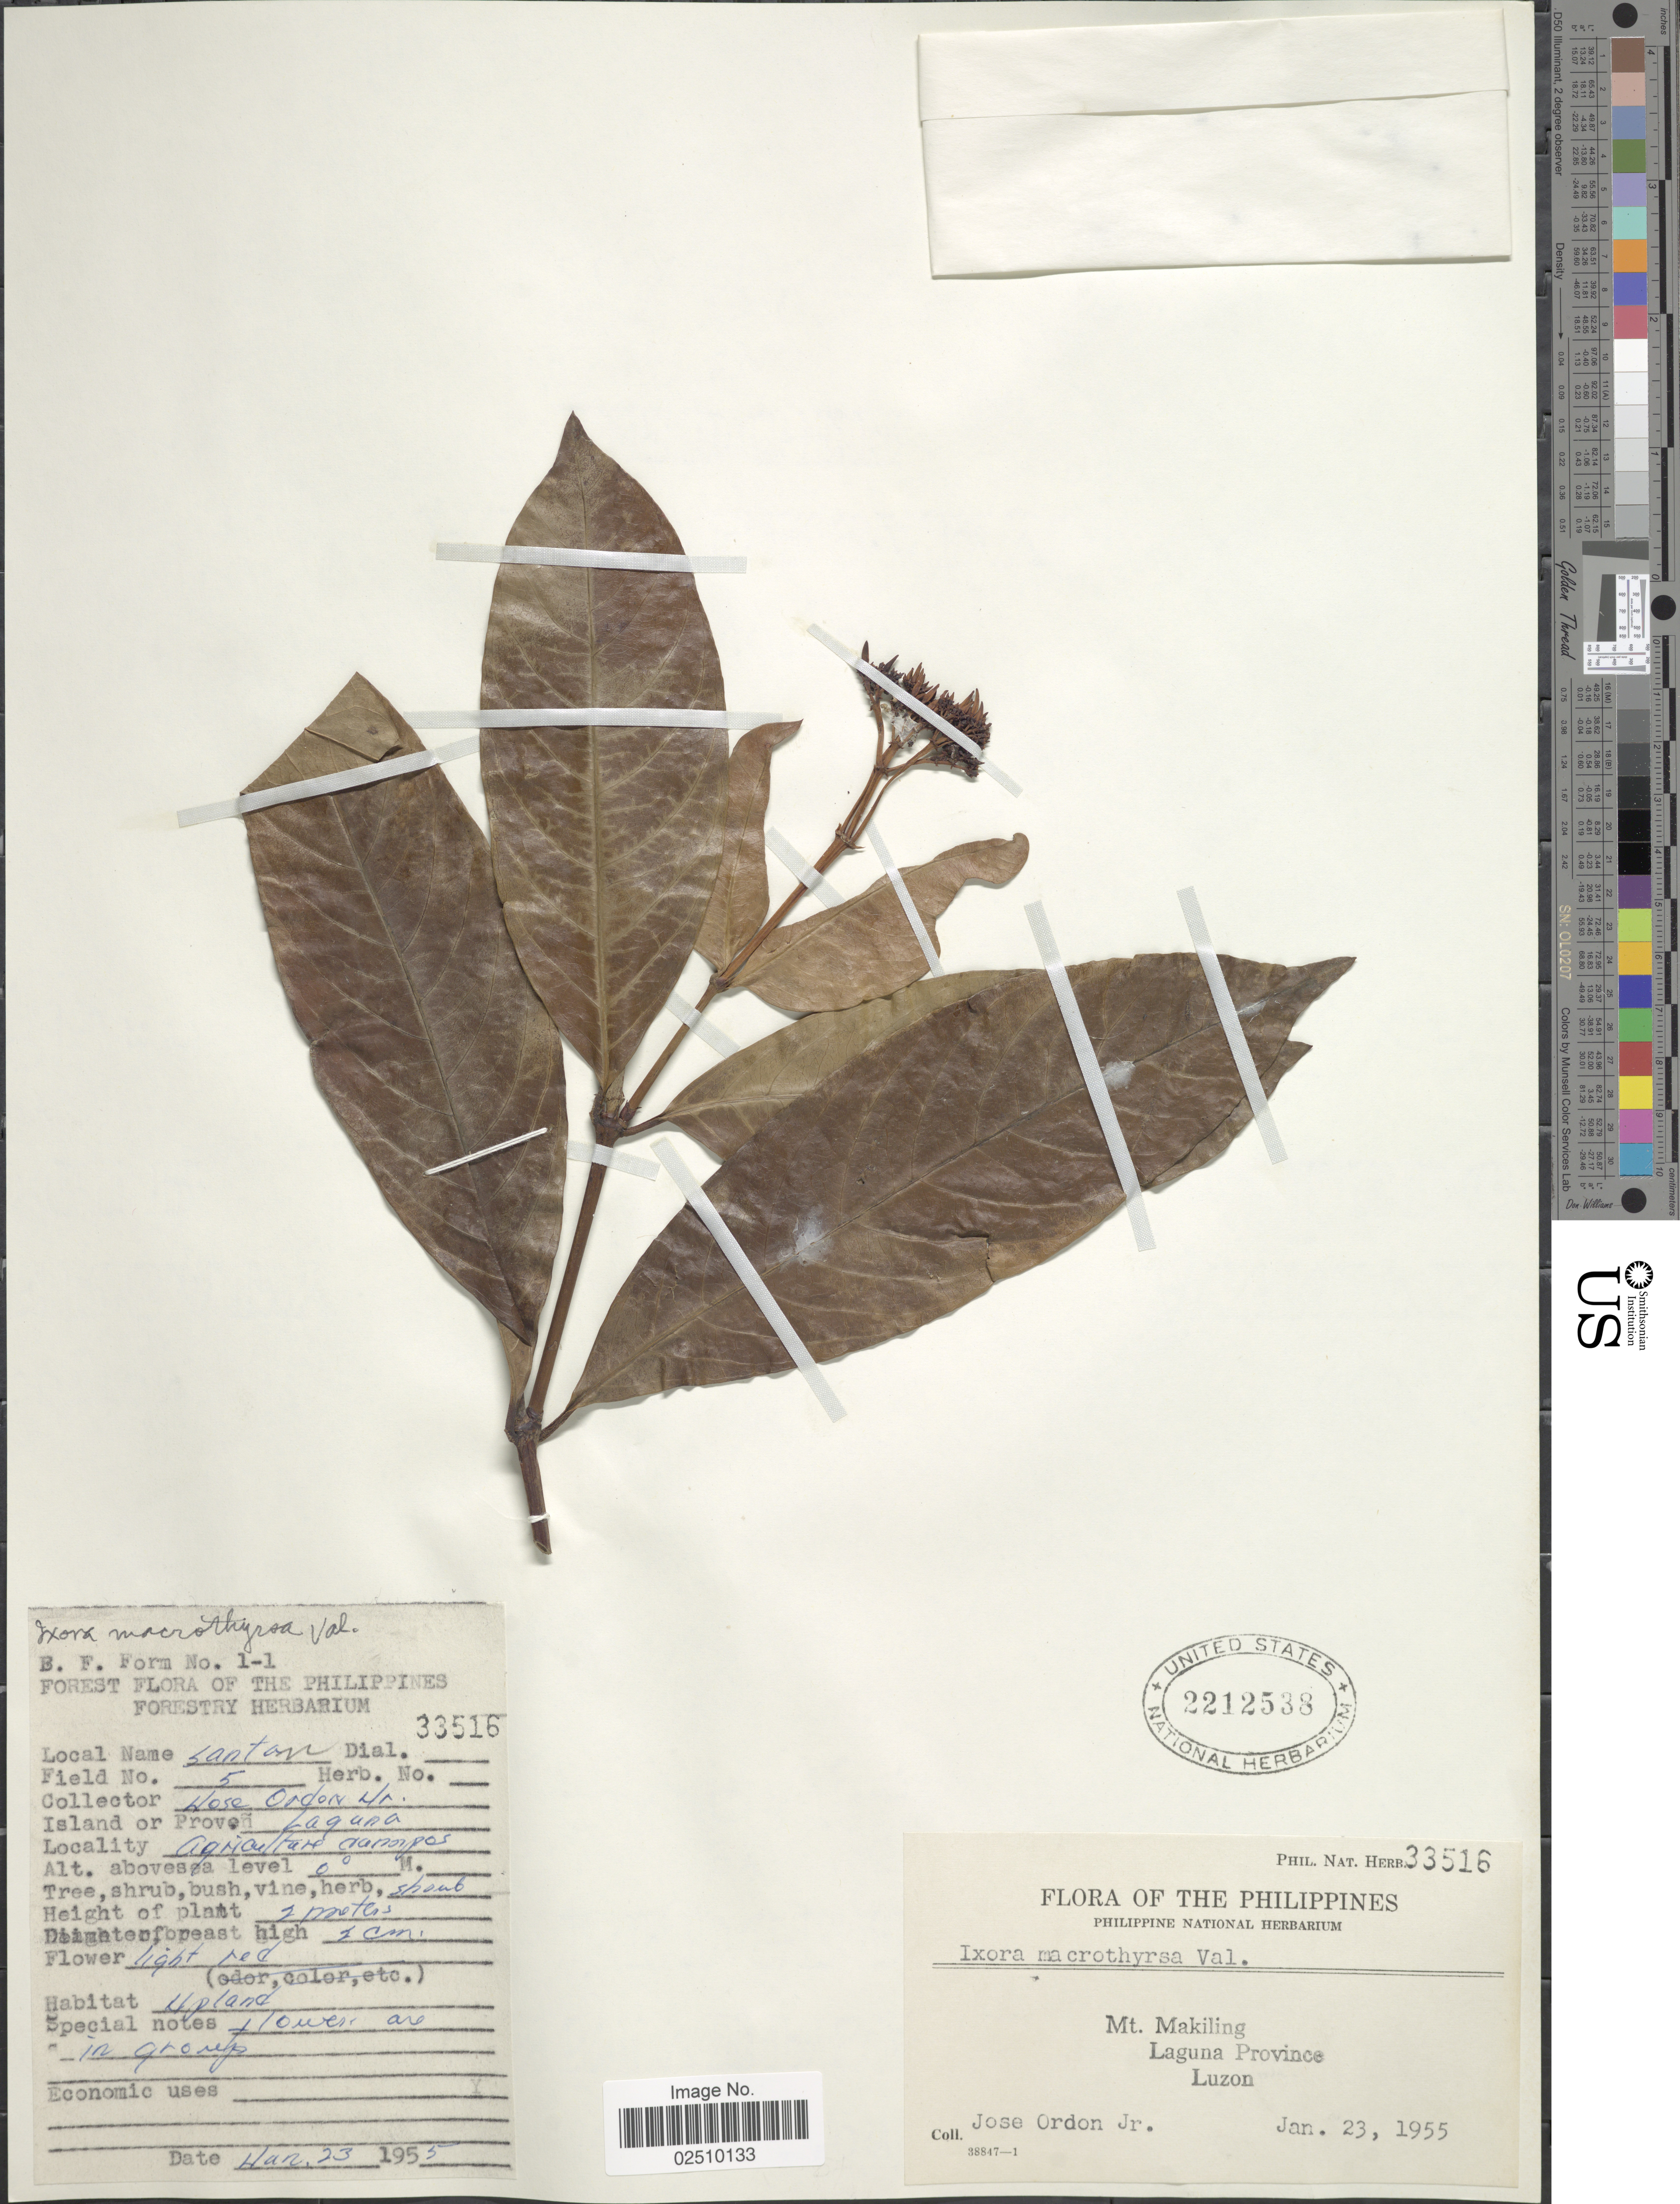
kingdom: Plantae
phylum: Tracheophyta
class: Magnoliopsida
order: Gentianales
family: Rubiaceae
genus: Ixora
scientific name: Ixora macrothyrsa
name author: (Teijsm. & Binn.) N.E. Br.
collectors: J. Ordon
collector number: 33516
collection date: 1955-03-23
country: Philippines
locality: Mt. Makiling, Laguna Province, Luzon.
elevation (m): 0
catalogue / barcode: US 2212538